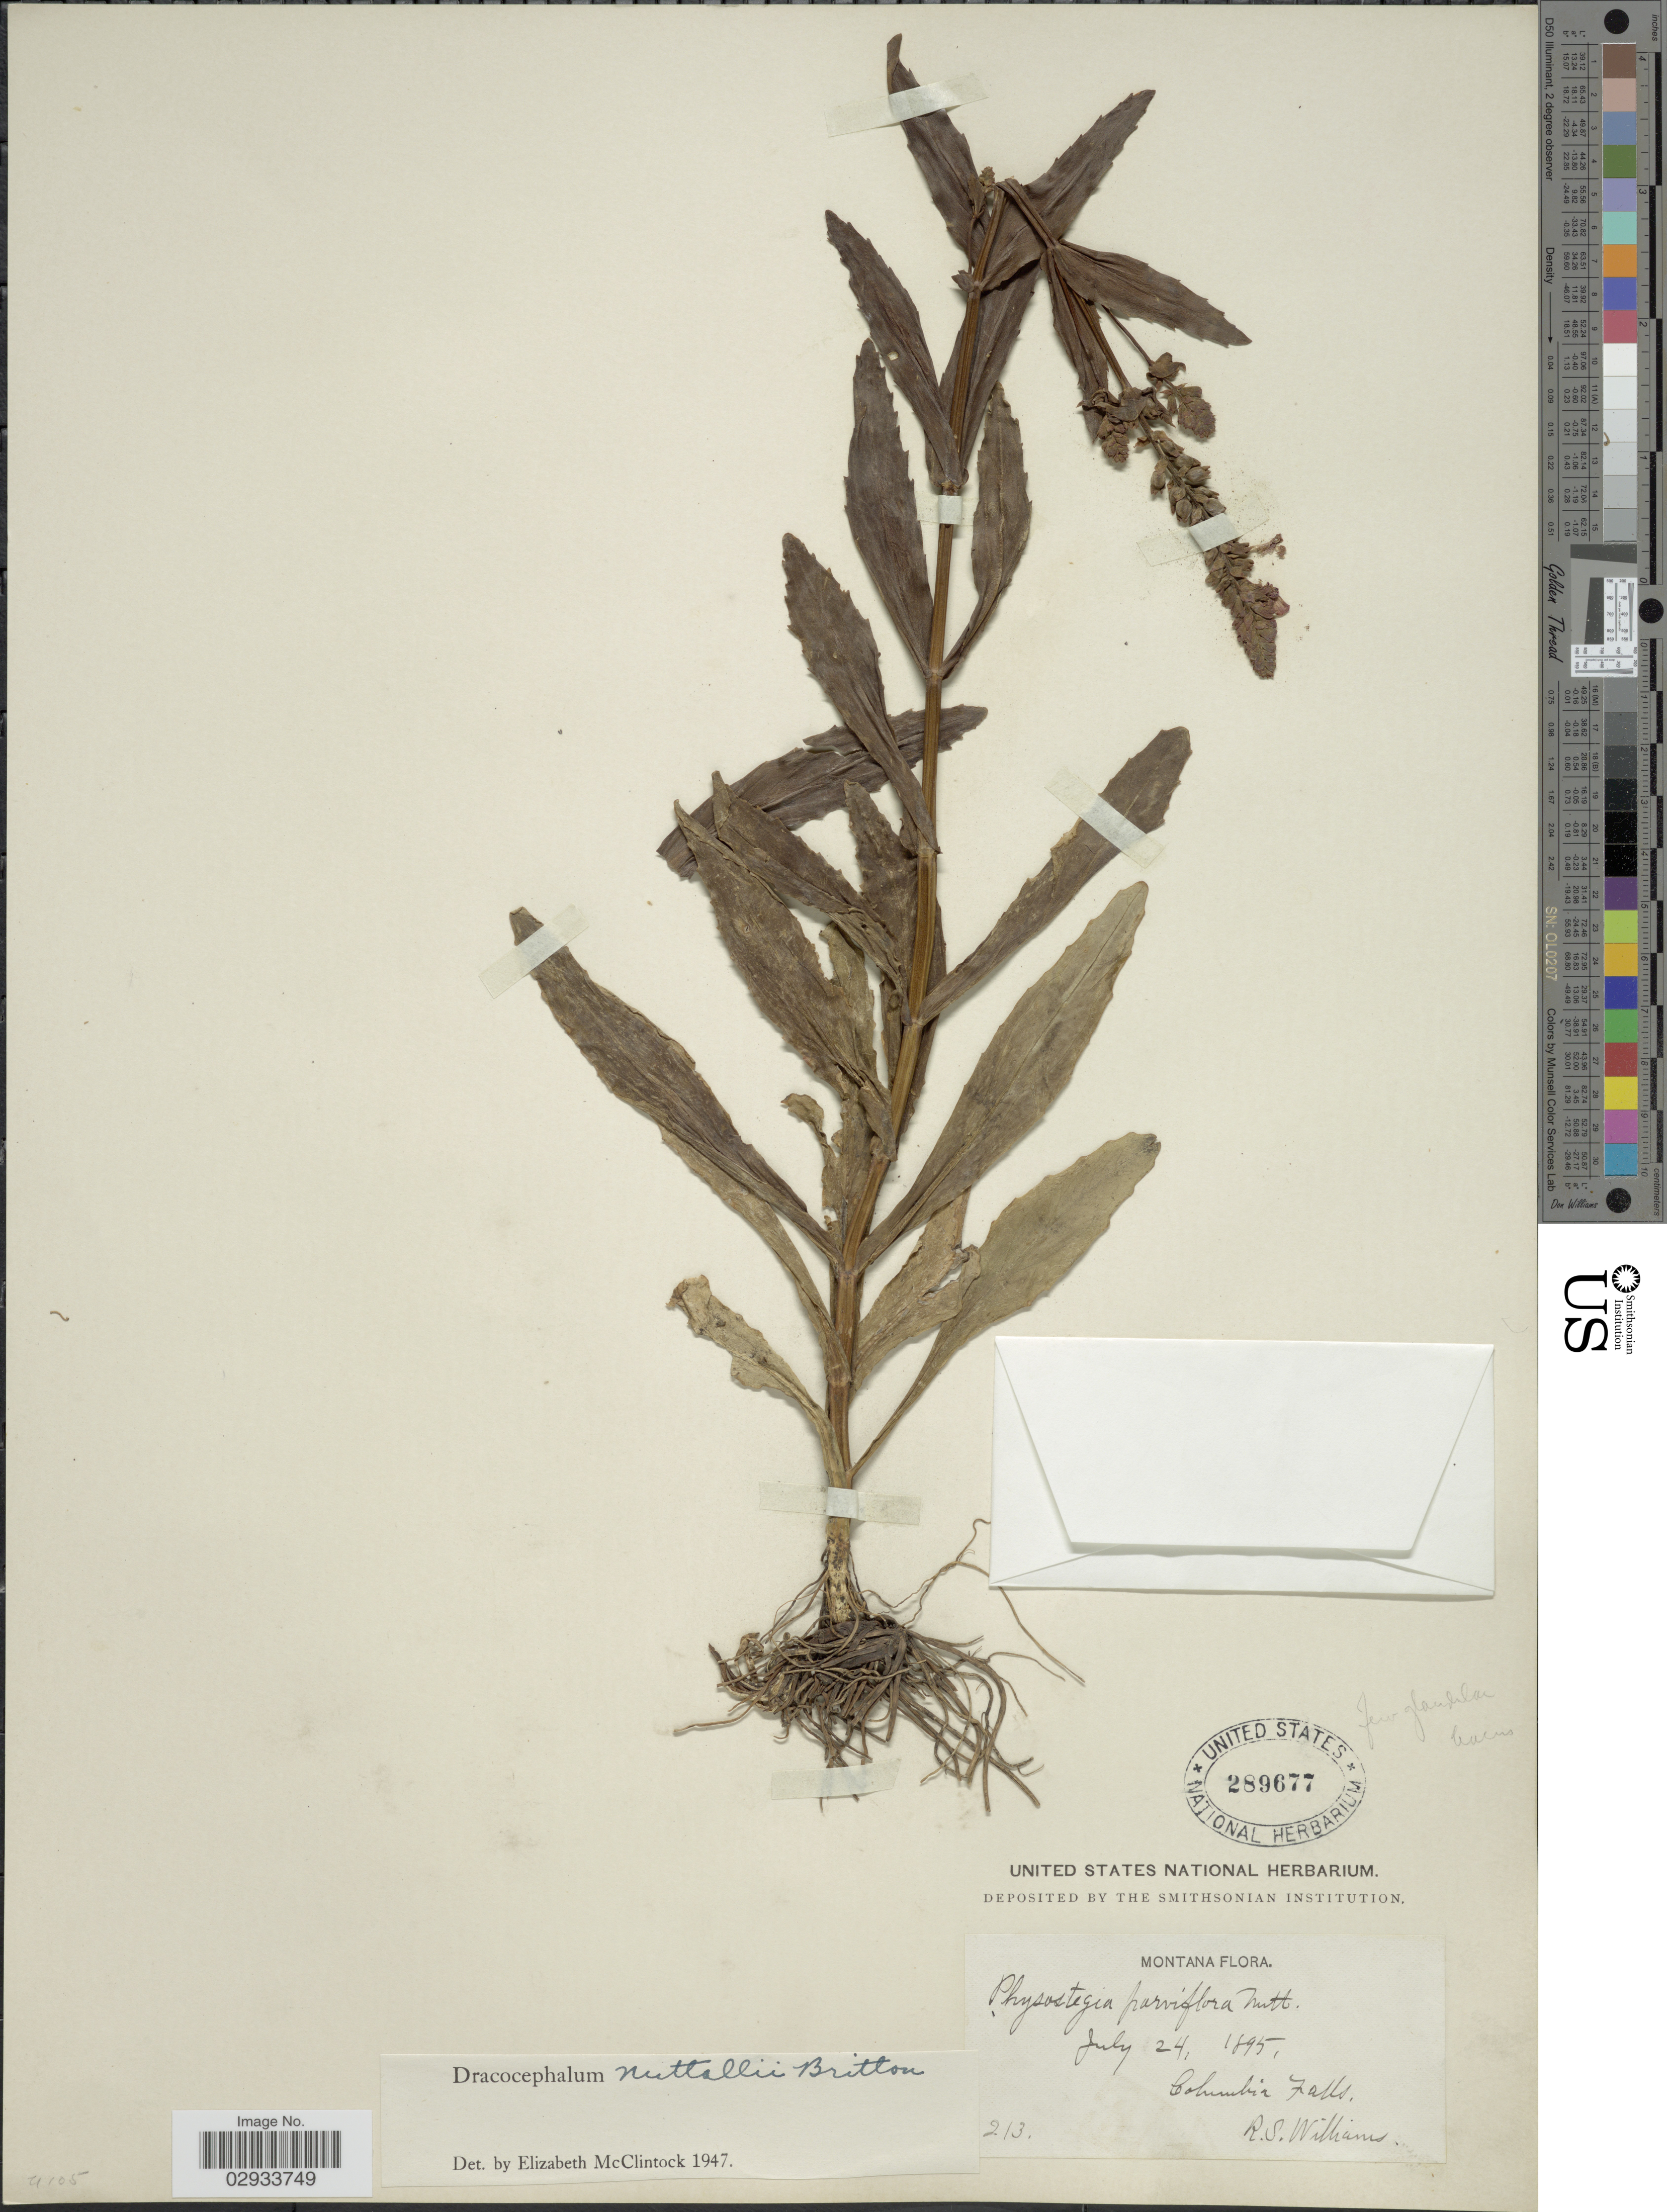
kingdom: Plantae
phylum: Tracheophyta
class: Magnoliopsida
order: Lamiales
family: Lamiaceae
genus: Physostegia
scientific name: Physostegia nuttallii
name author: (Britton) Fassett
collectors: R. William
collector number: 213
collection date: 1895-07-24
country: United States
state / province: Montana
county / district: Flathead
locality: Columbia Falls.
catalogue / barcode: US 289677